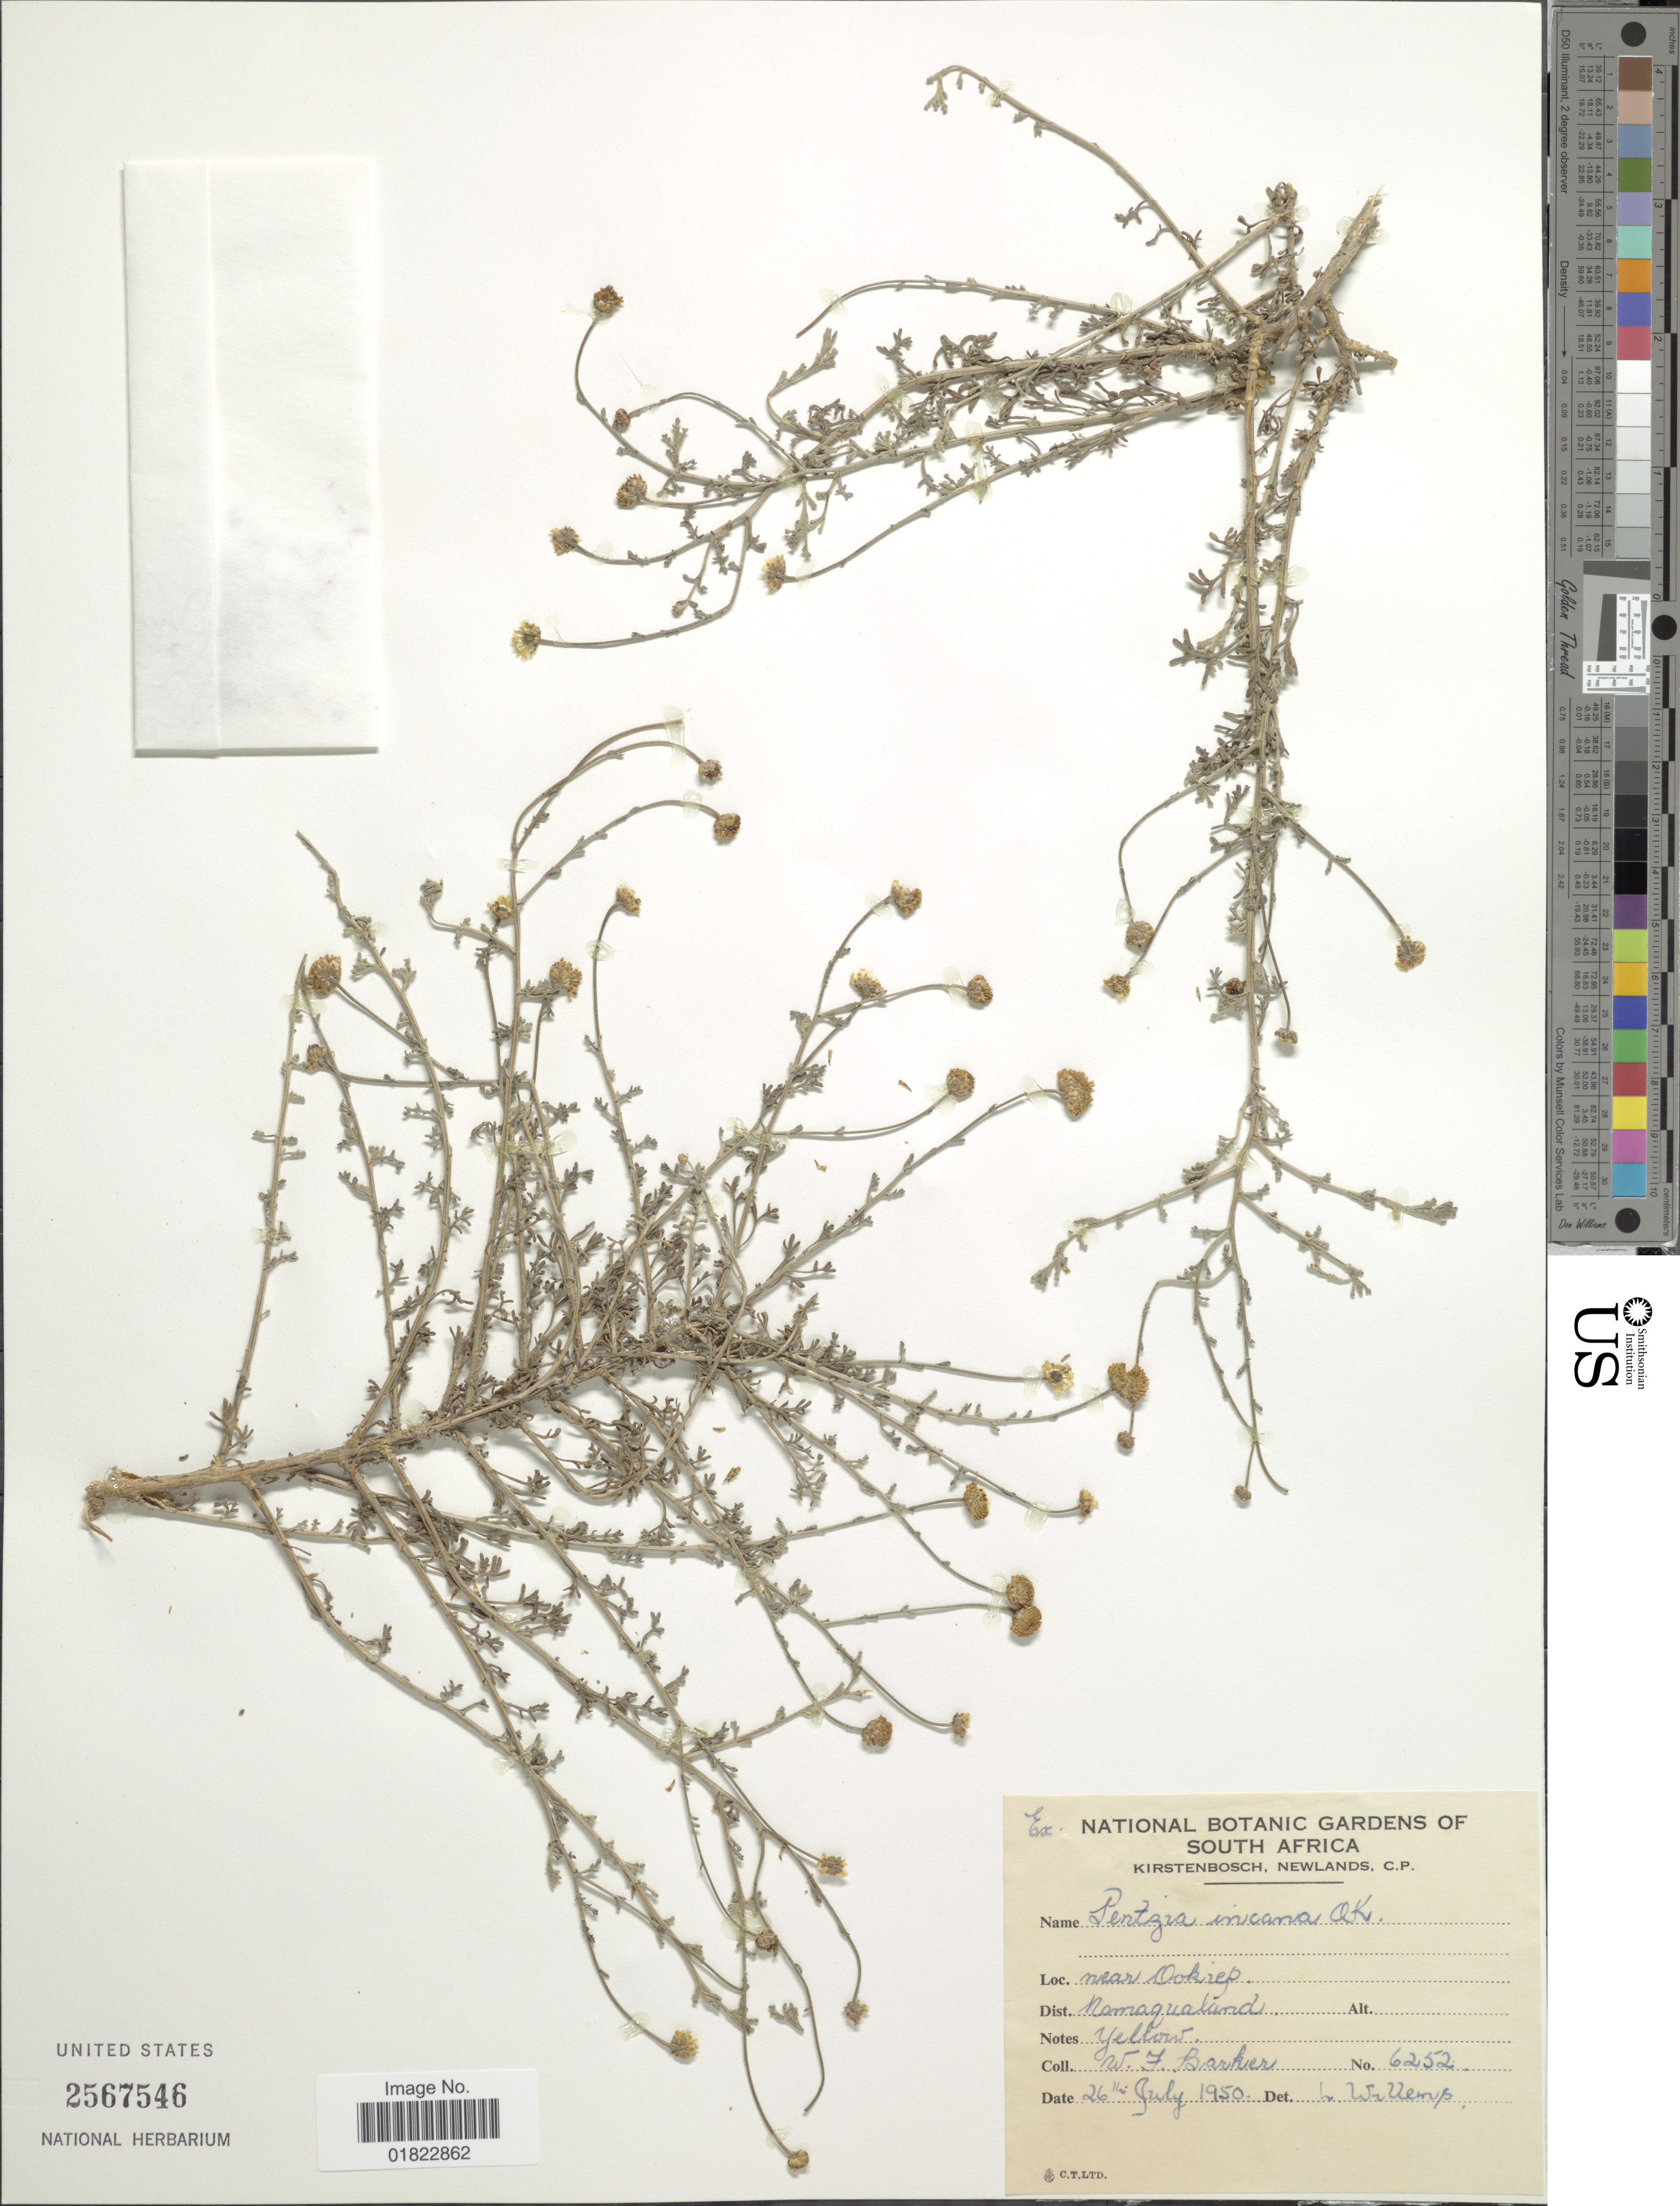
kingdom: Plantae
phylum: Tracheophyta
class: Magnoliopsida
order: Asterales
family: Asteraceae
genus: Pentzia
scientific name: Pentzia incana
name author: (Thunb.) Kuntze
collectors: W. F. Barker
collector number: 6252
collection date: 1950-07-26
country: Namibia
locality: Near Ookiep, Namaguatand.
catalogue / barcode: US 2567546